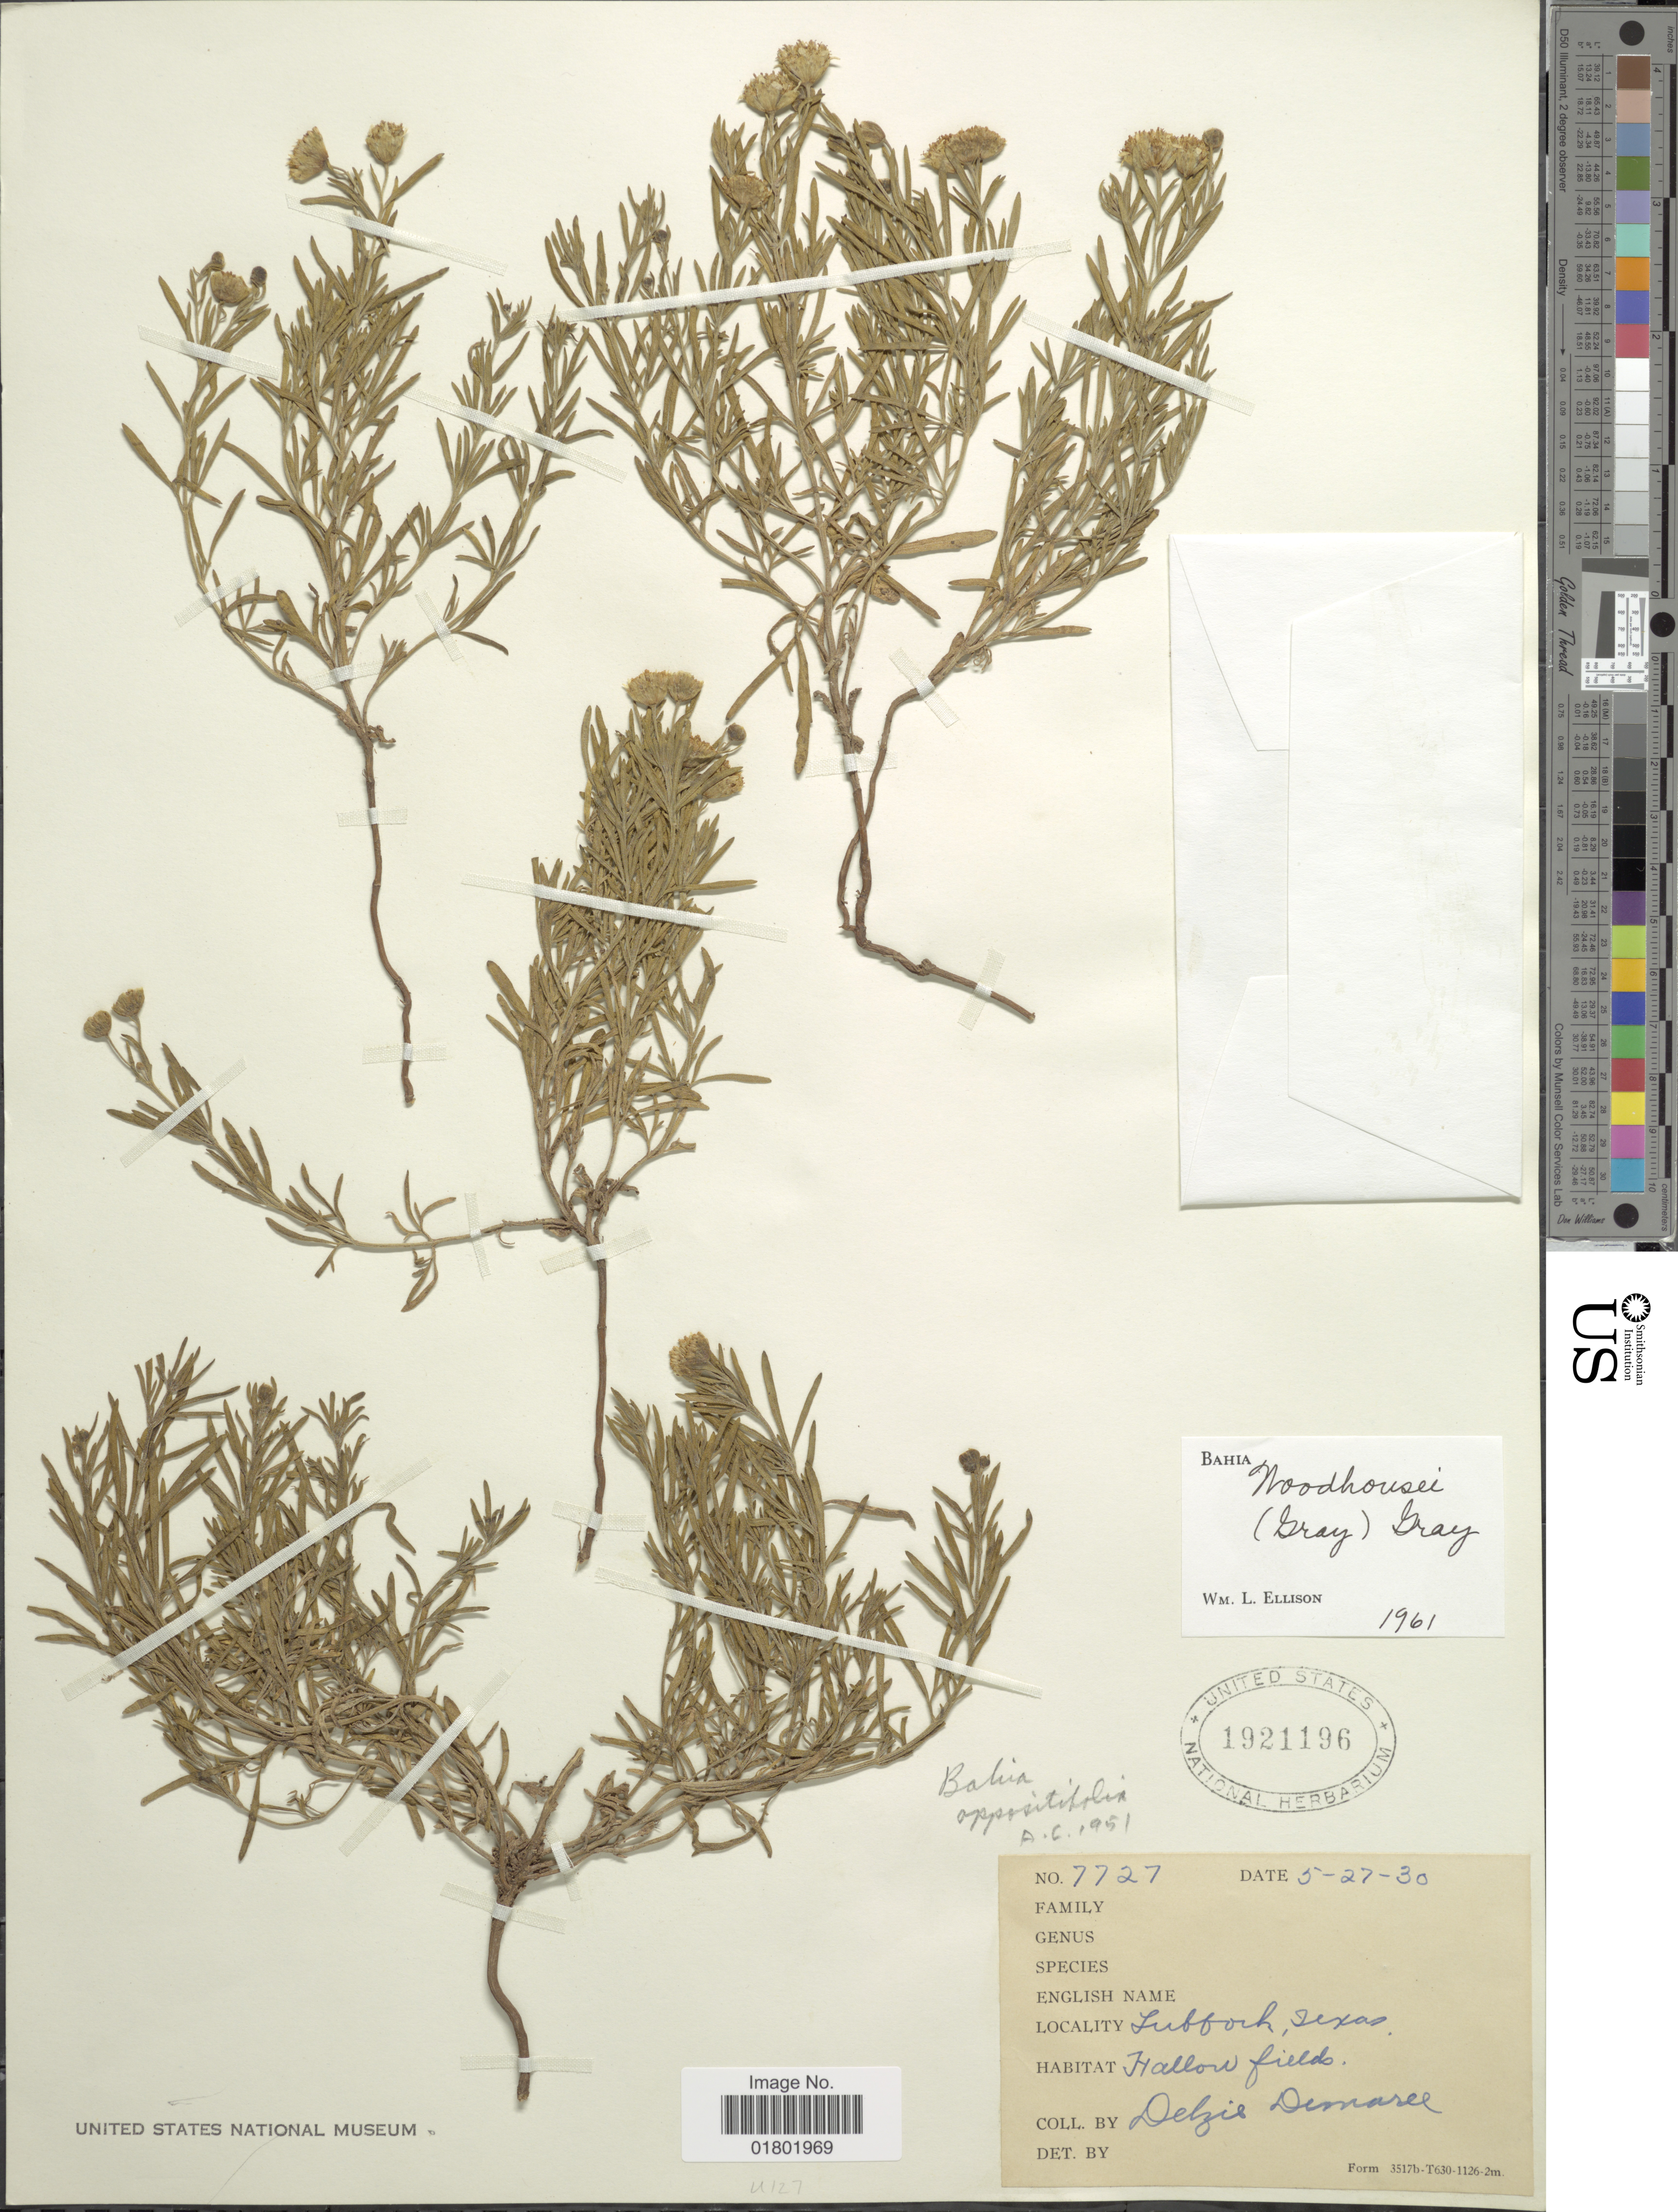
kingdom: Plantae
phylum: Tracheophyta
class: Magnoliopsida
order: Asterales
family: Asteraceae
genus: Bahia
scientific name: Bahia woodhousei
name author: A. Gray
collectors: D. Demaree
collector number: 7727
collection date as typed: Transcribed d/m/y: 27/5/30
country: United States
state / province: Texas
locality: Lubbock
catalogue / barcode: US 1921196